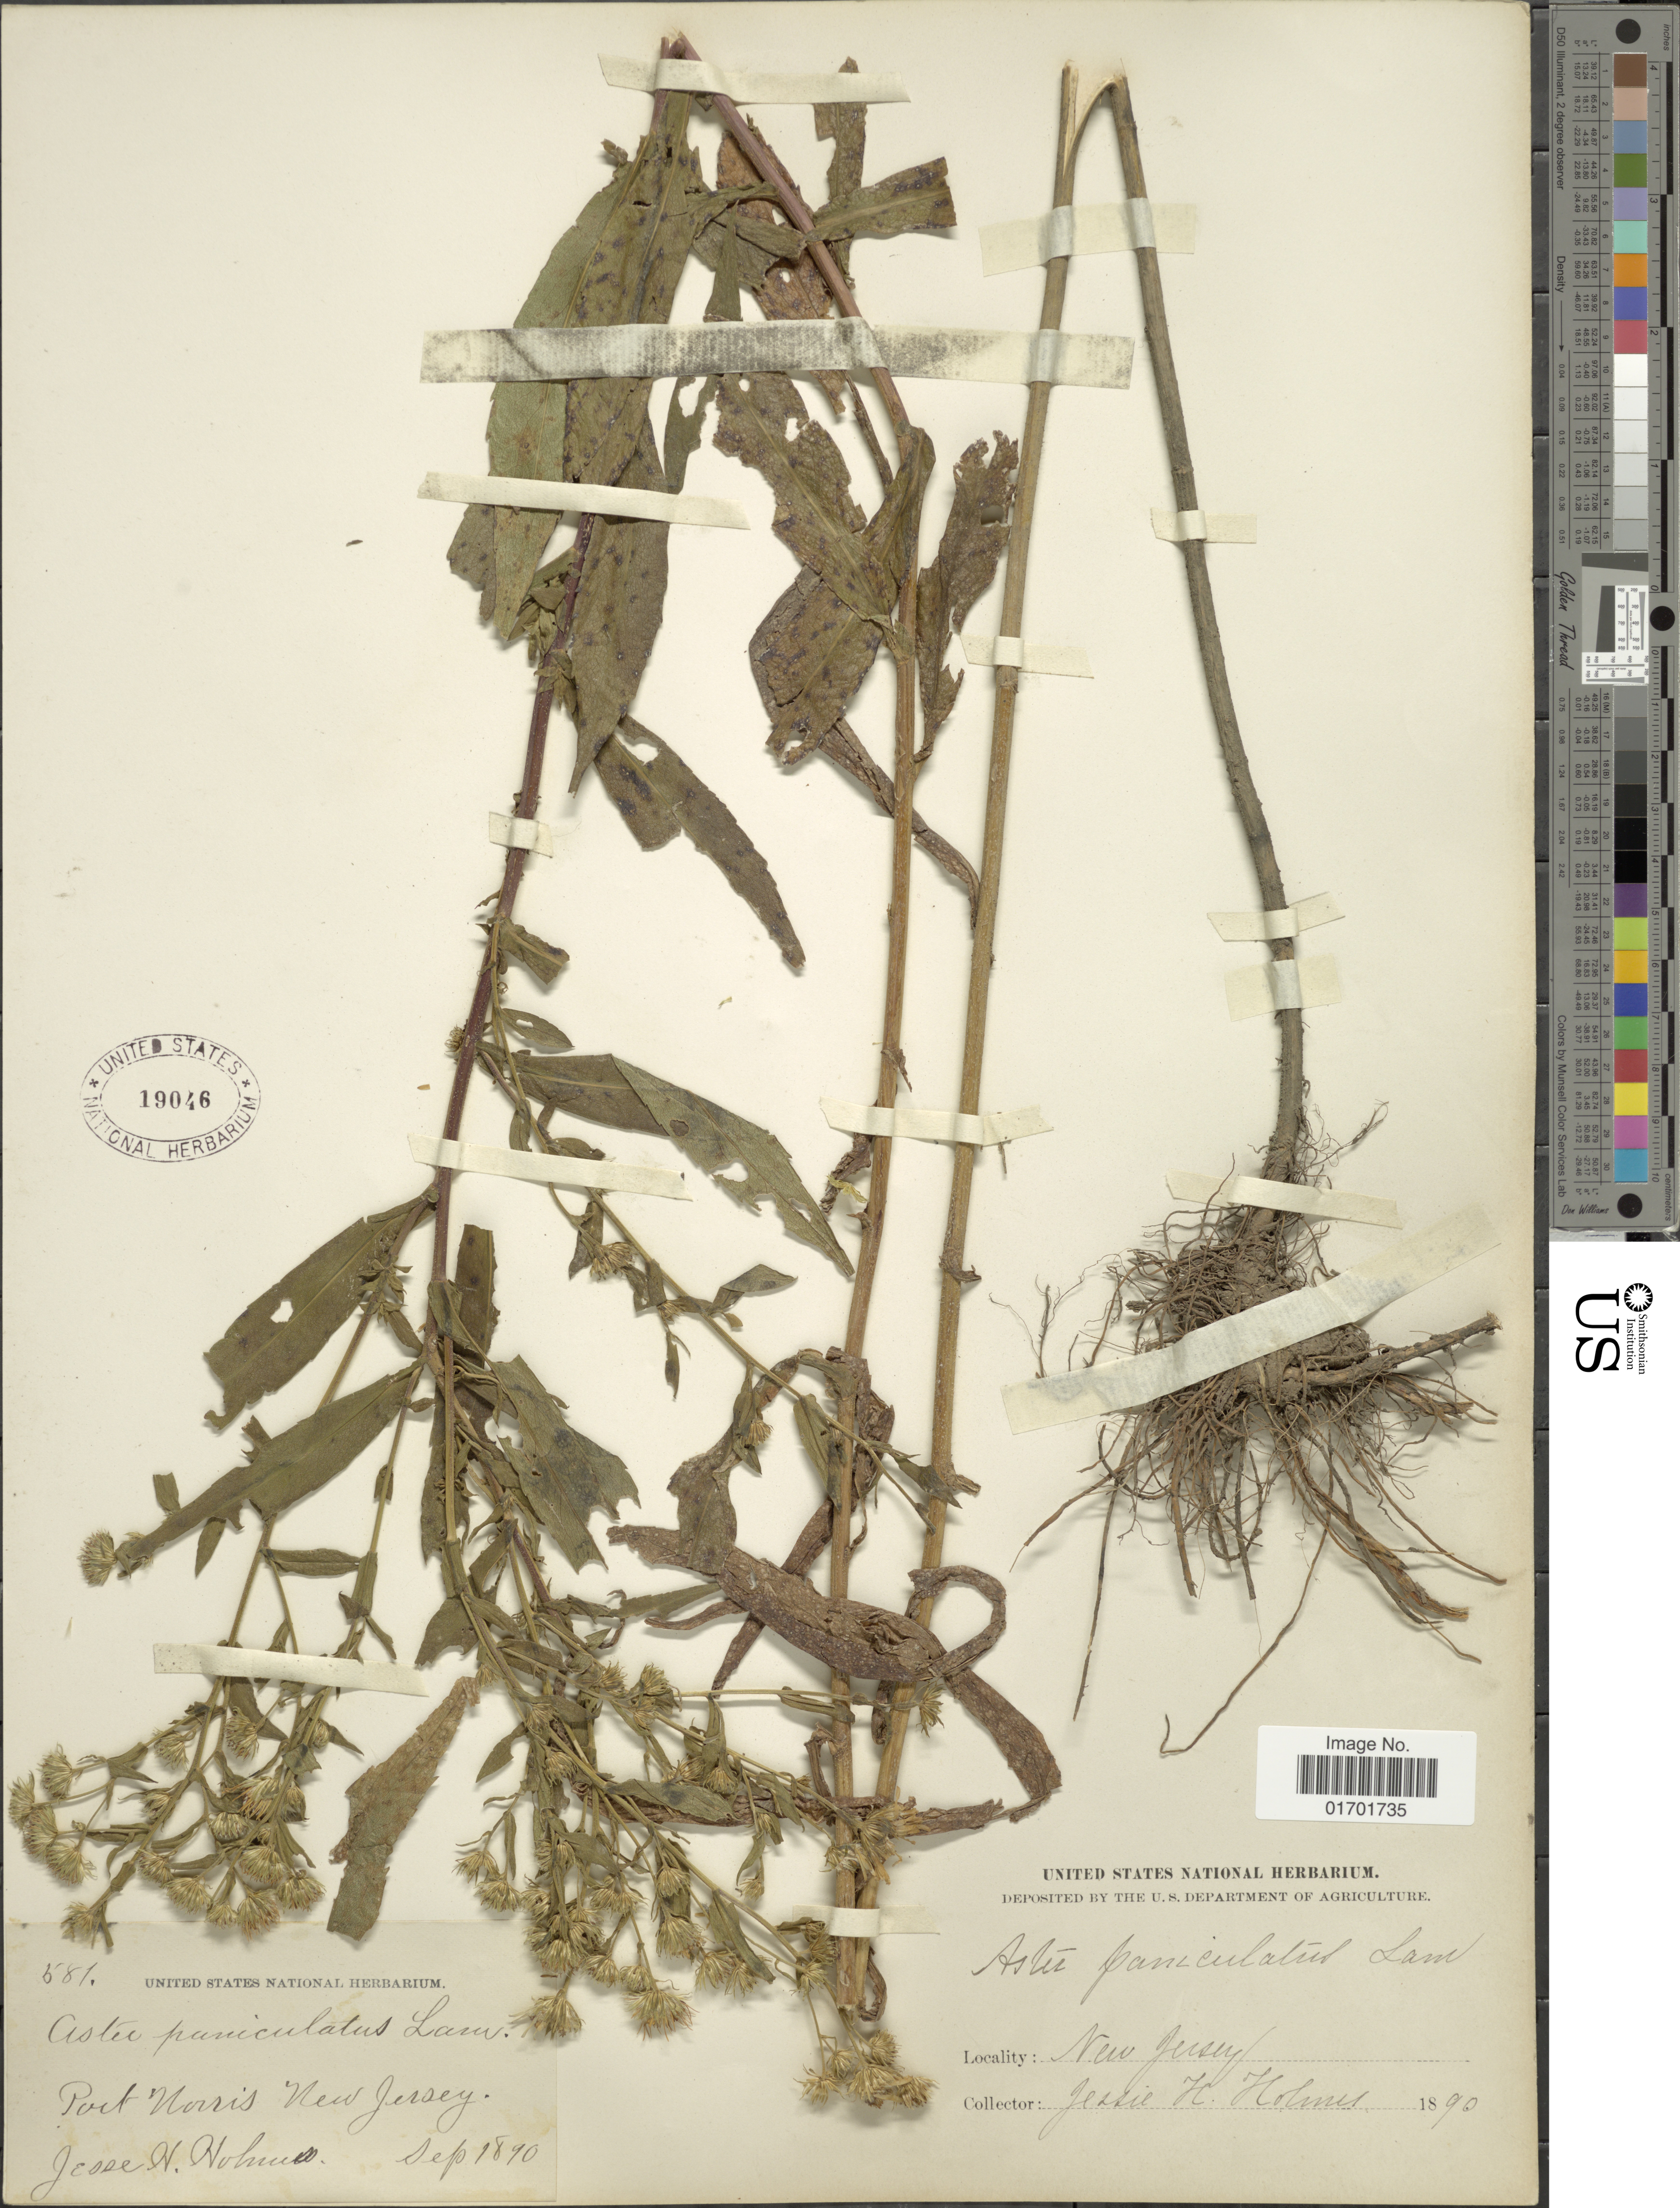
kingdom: Plantae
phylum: Tracheophyta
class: Magnoliopsida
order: Asterales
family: Asteraceae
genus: Symphyotrichum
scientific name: Symphyotrichum lanceolatum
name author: (Willd.) G.L. Nesom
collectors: J. Holmes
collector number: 581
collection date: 1890-09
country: United States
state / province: New Jersey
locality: Port Norris.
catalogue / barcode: US 19046